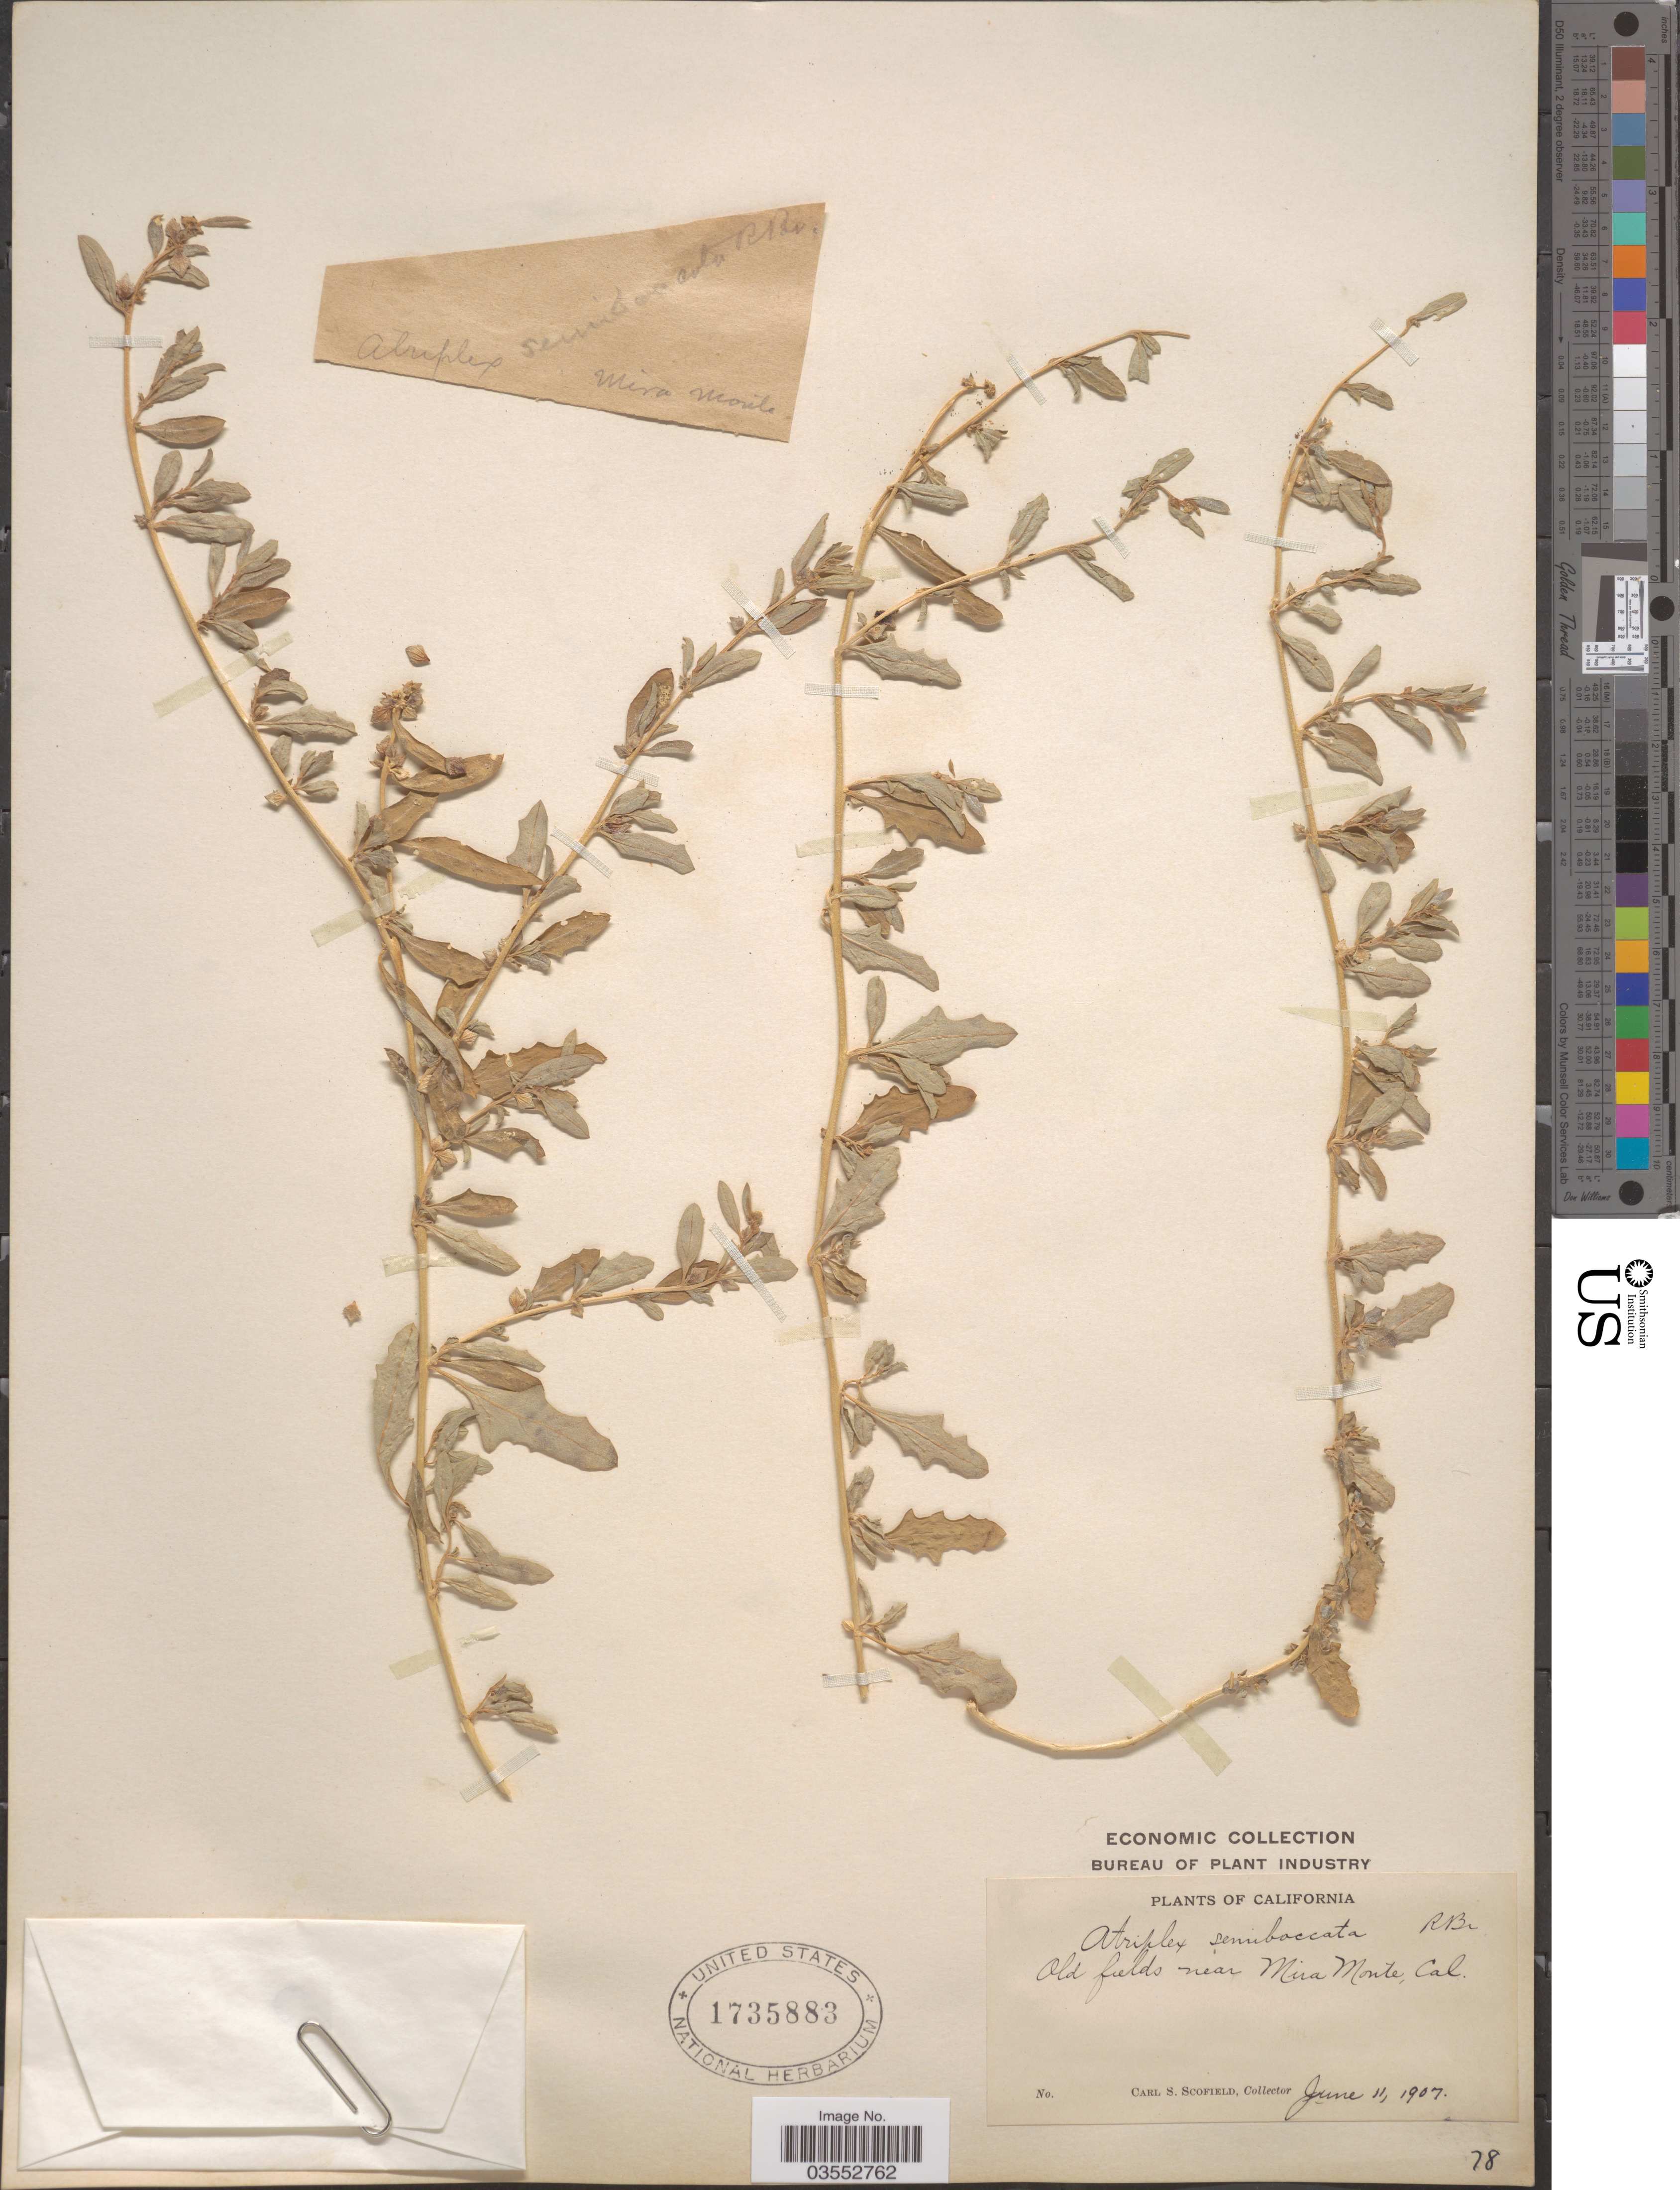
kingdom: Plantae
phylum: Tracheophyta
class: Magnoliopsida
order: Caryophyllales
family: Amaranthaceae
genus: Atriplex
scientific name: Atriplex semibaccata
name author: R. Br.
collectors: C. Scofield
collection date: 1907-06-11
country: United States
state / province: California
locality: Near Mira Monte.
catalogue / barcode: US 1735883